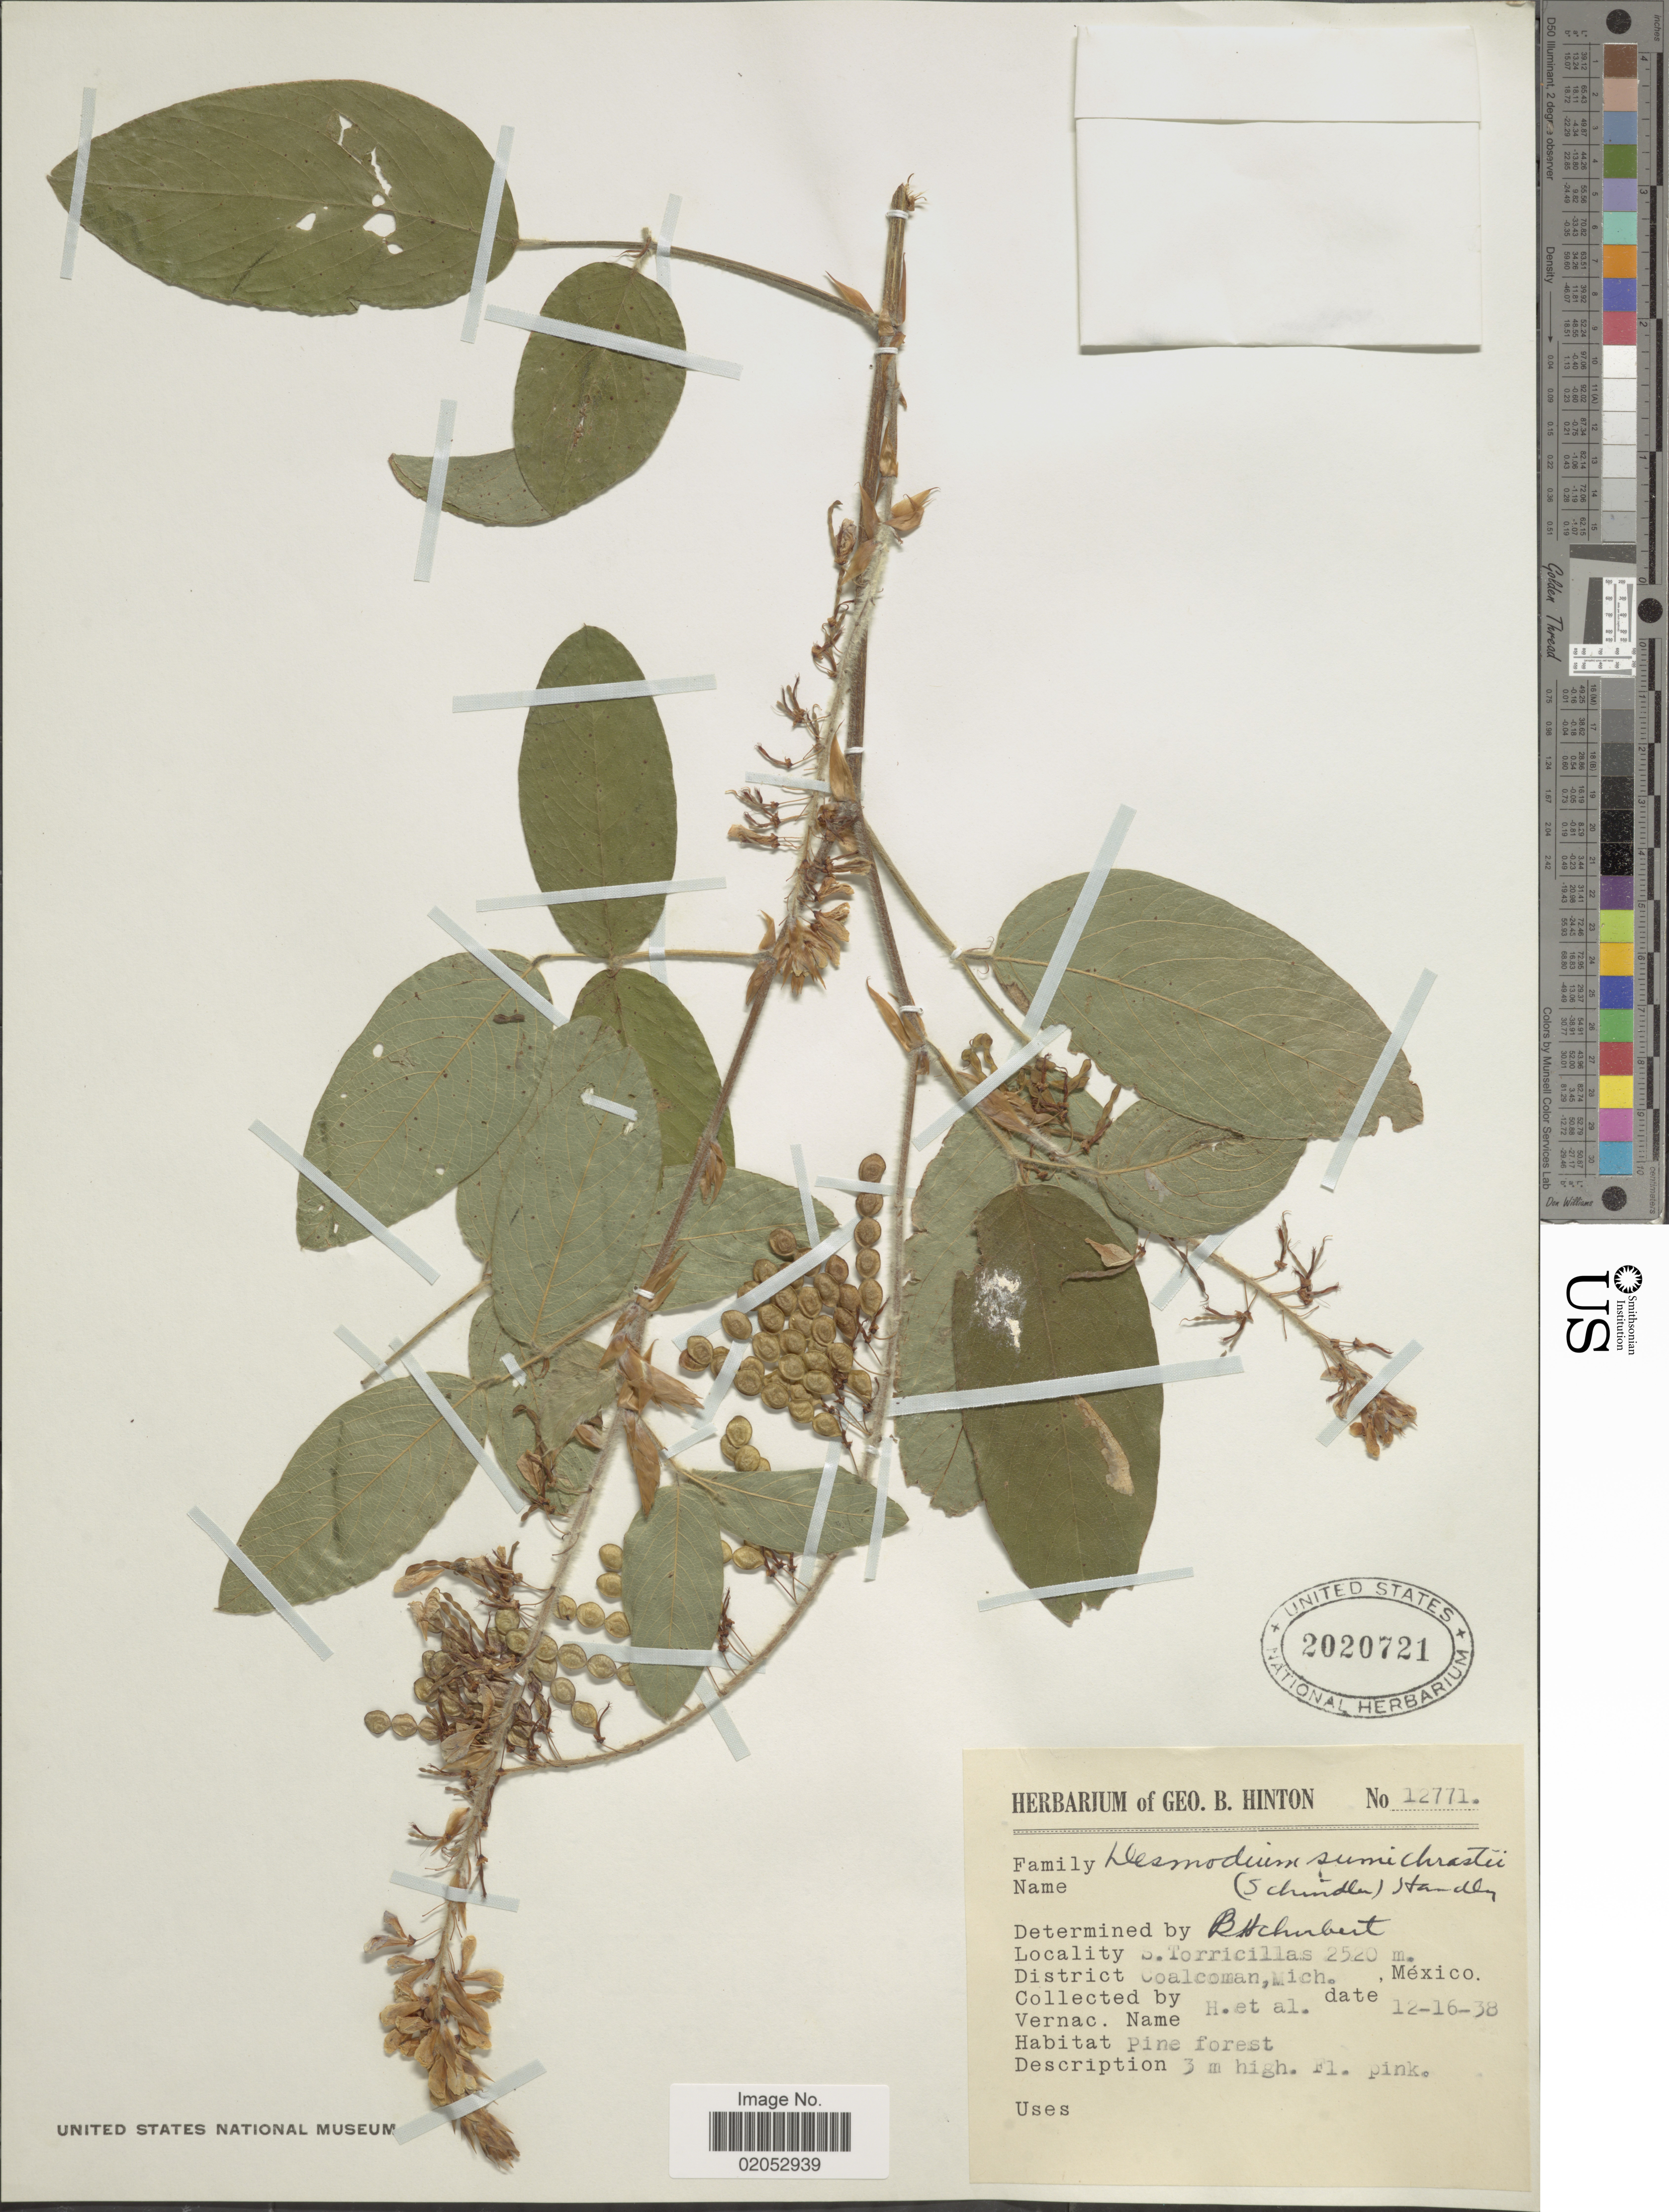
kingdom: Plantae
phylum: Tracheophyta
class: Magnoliopsida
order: Fabales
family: Fabaceae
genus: Desmodium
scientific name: Desmodium sumichrastii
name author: (Schindl.) Schindl.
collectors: G. B. Hinton & et al.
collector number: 12771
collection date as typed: Transcribed d/m/y: 16/12/38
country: Mexico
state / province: Michoacán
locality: S. Torricillas, District Coalcoman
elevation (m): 2520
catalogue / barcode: US 2020721